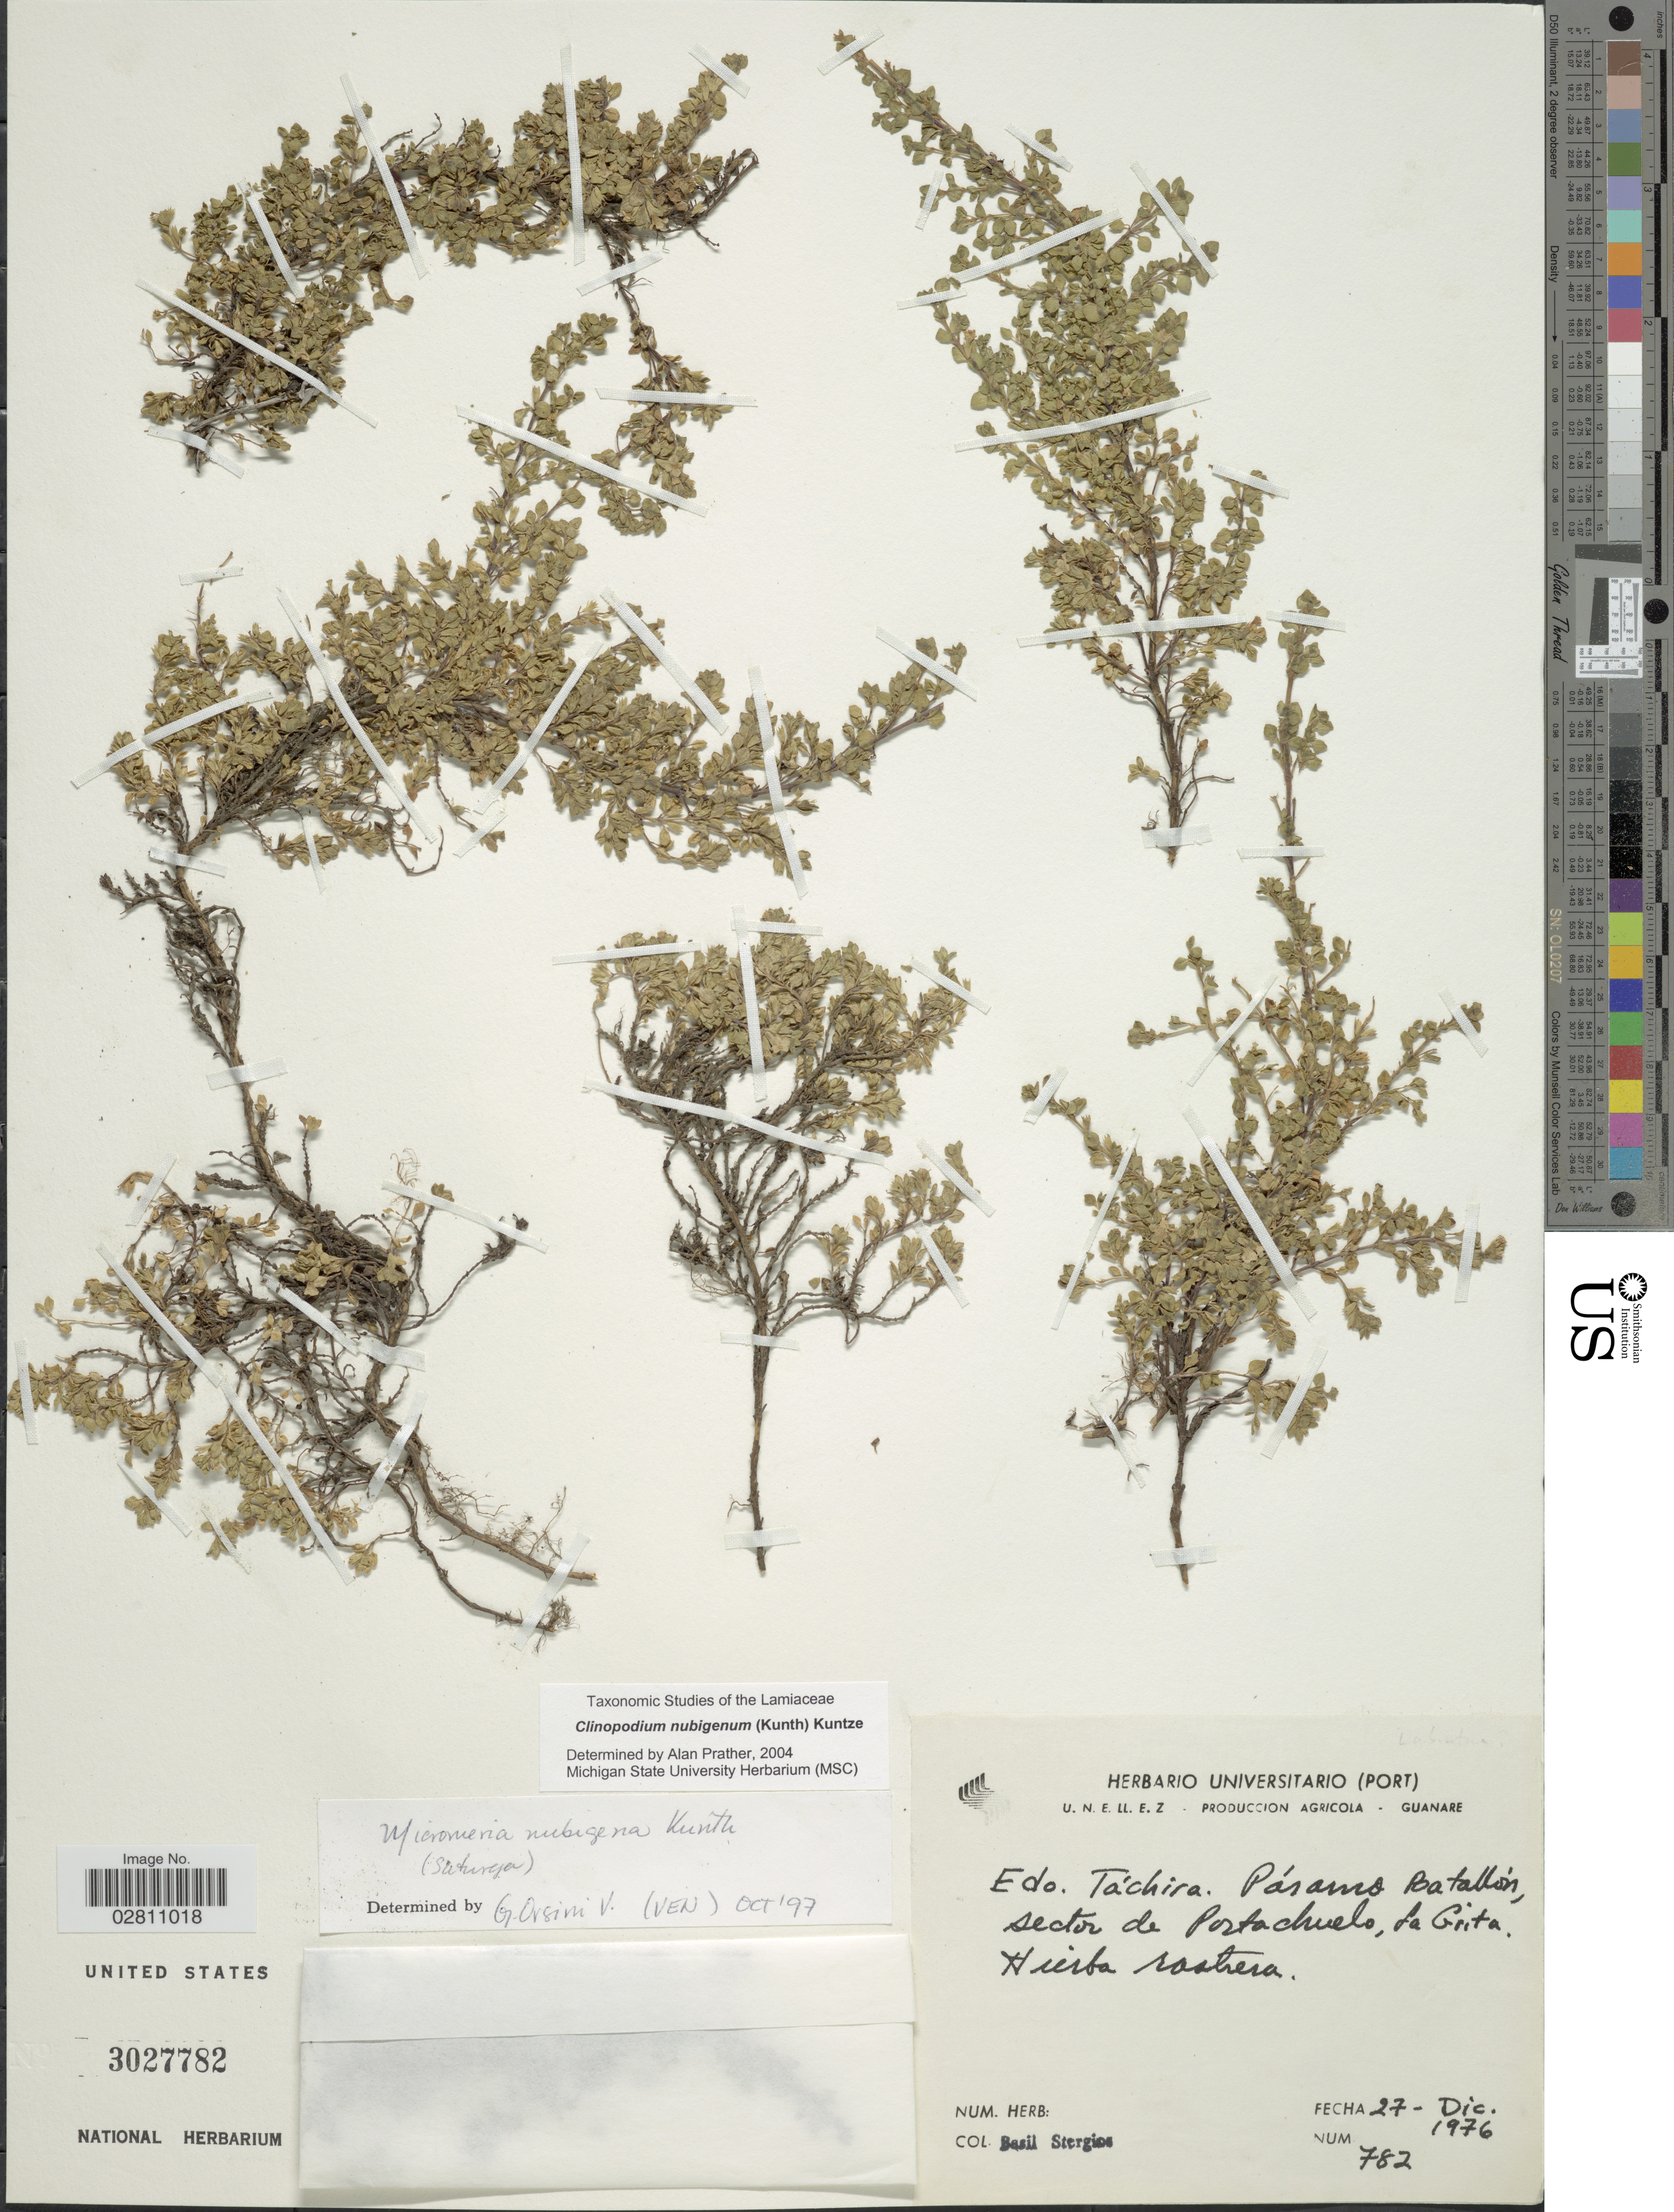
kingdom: Plantae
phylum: Tracheophyta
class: Magnoliopsida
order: Lamiales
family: Lamiaceae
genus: Clinopodium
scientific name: Clinopodium nubigenum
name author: (Kunth) Kuntze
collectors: B. G. Stergios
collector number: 782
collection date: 1976-12-27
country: Venezuela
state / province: Tachira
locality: Páramo Batallón, sector de Portachuelo, La Grita.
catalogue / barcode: US 3027782